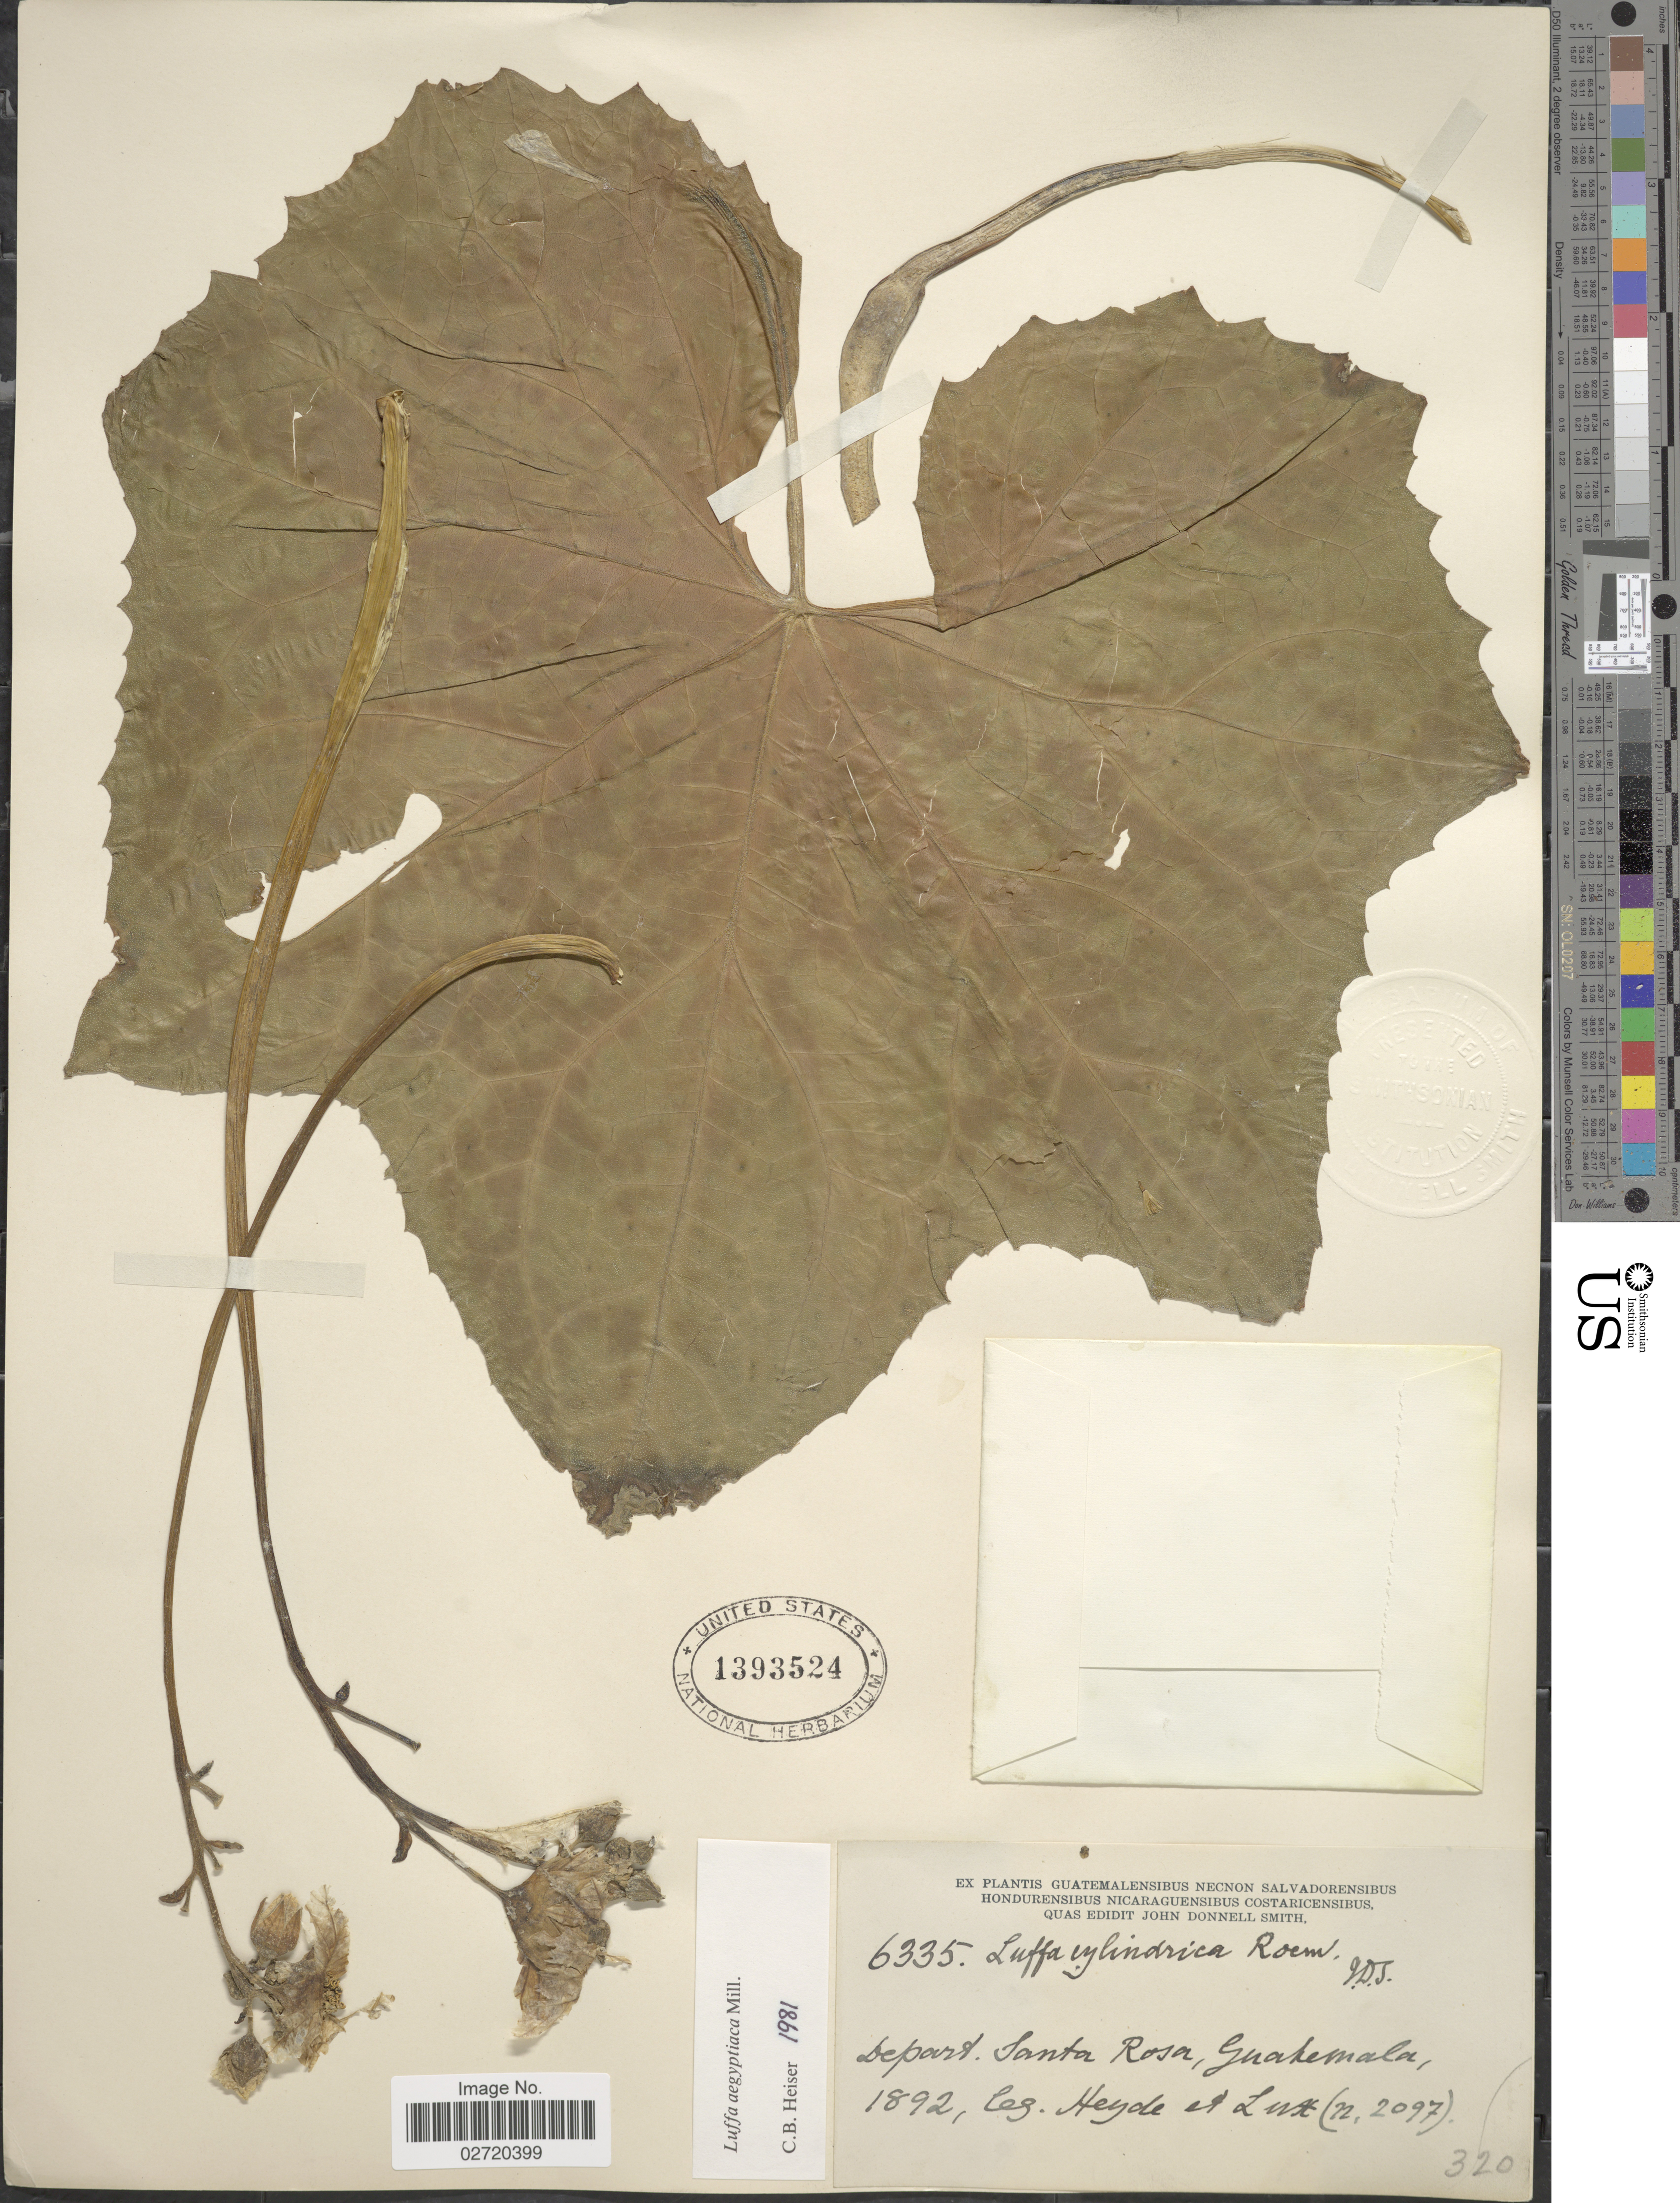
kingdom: Plantae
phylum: Tracheophyta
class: Magnoliopsida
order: Cucurbitales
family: Cucurbitaceae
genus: Luffa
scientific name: Luffa aegyptiaca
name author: Mill.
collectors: Heyde & Lux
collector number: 6335/2097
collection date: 1892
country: Guatemala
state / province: Santa Rosa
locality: Depart. Santa Rosa, Guatemala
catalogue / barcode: US 1393524